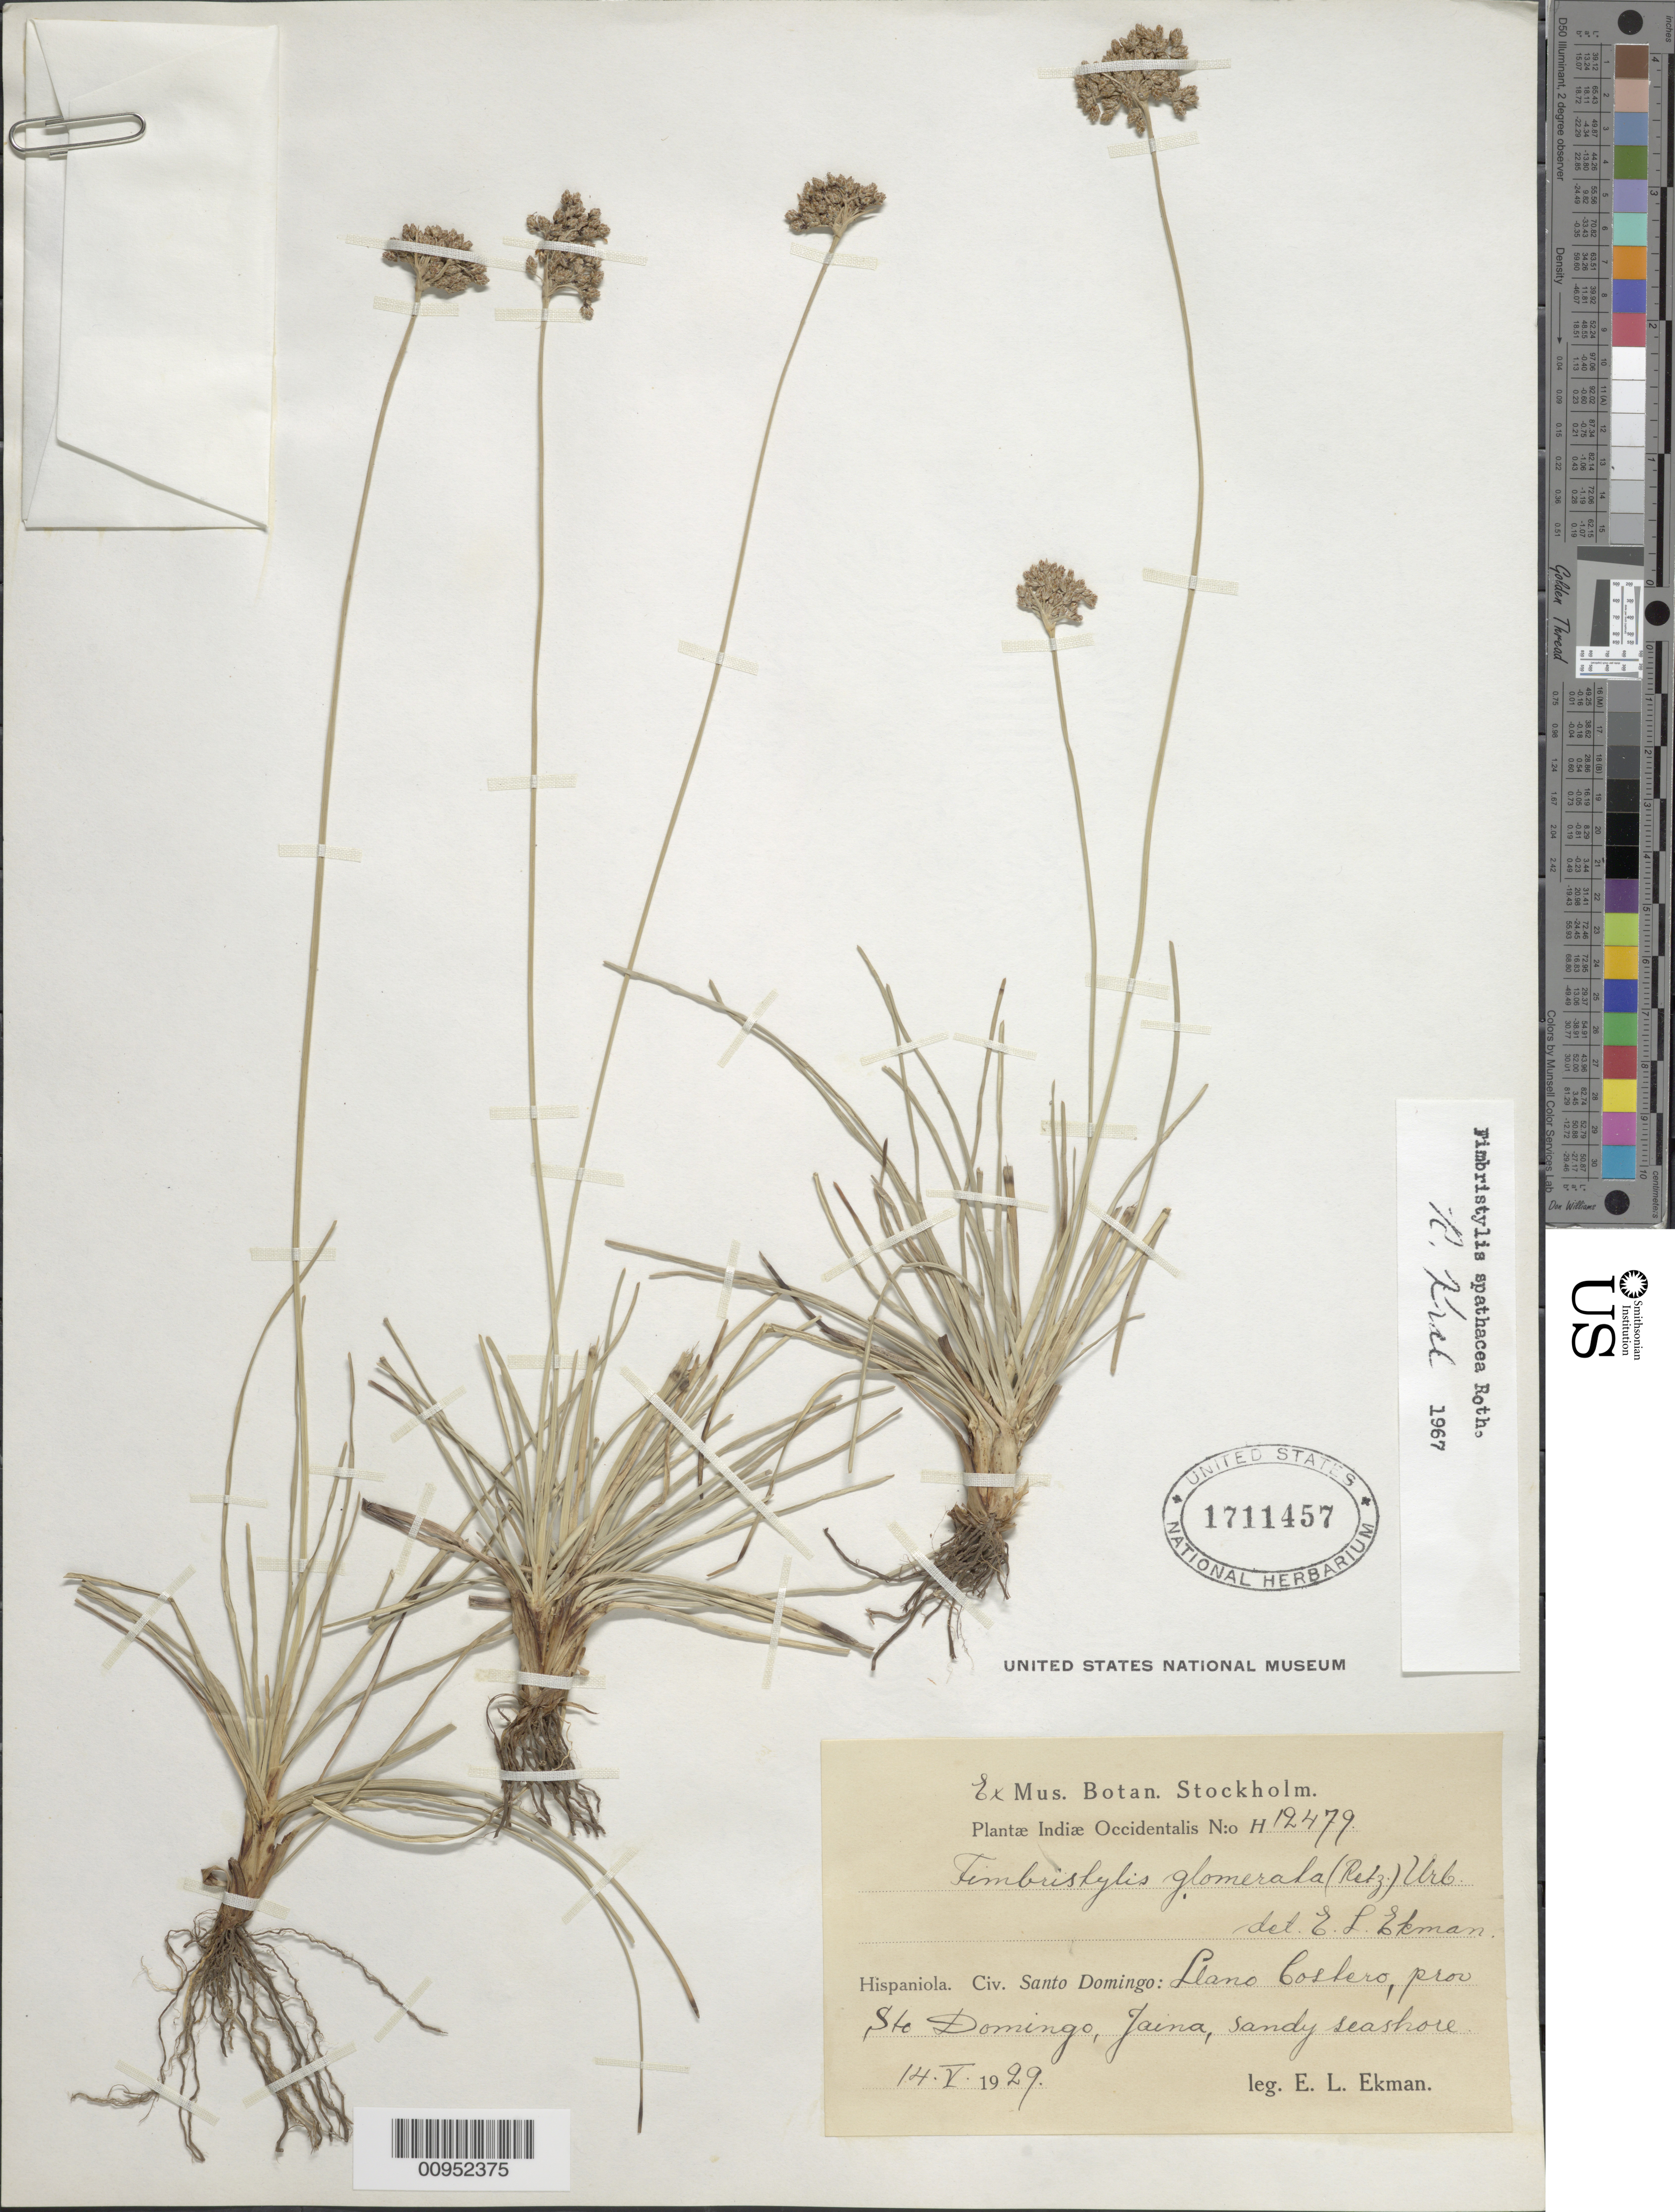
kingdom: Plantae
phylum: Tracheophyta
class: Liliopsida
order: Poales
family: Cyperaceae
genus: Fimbristylis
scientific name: Fimbristylis cymosa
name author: R. Br.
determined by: Kral, Robert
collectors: E. L. Ekman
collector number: H 12479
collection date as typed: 14 May 1929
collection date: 1929-05-14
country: Dominican Republic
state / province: Santo Domingo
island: Hispaniola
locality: Llano Costero, Jaina, seashore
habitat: Sandy seashore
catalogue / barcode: US 1711457